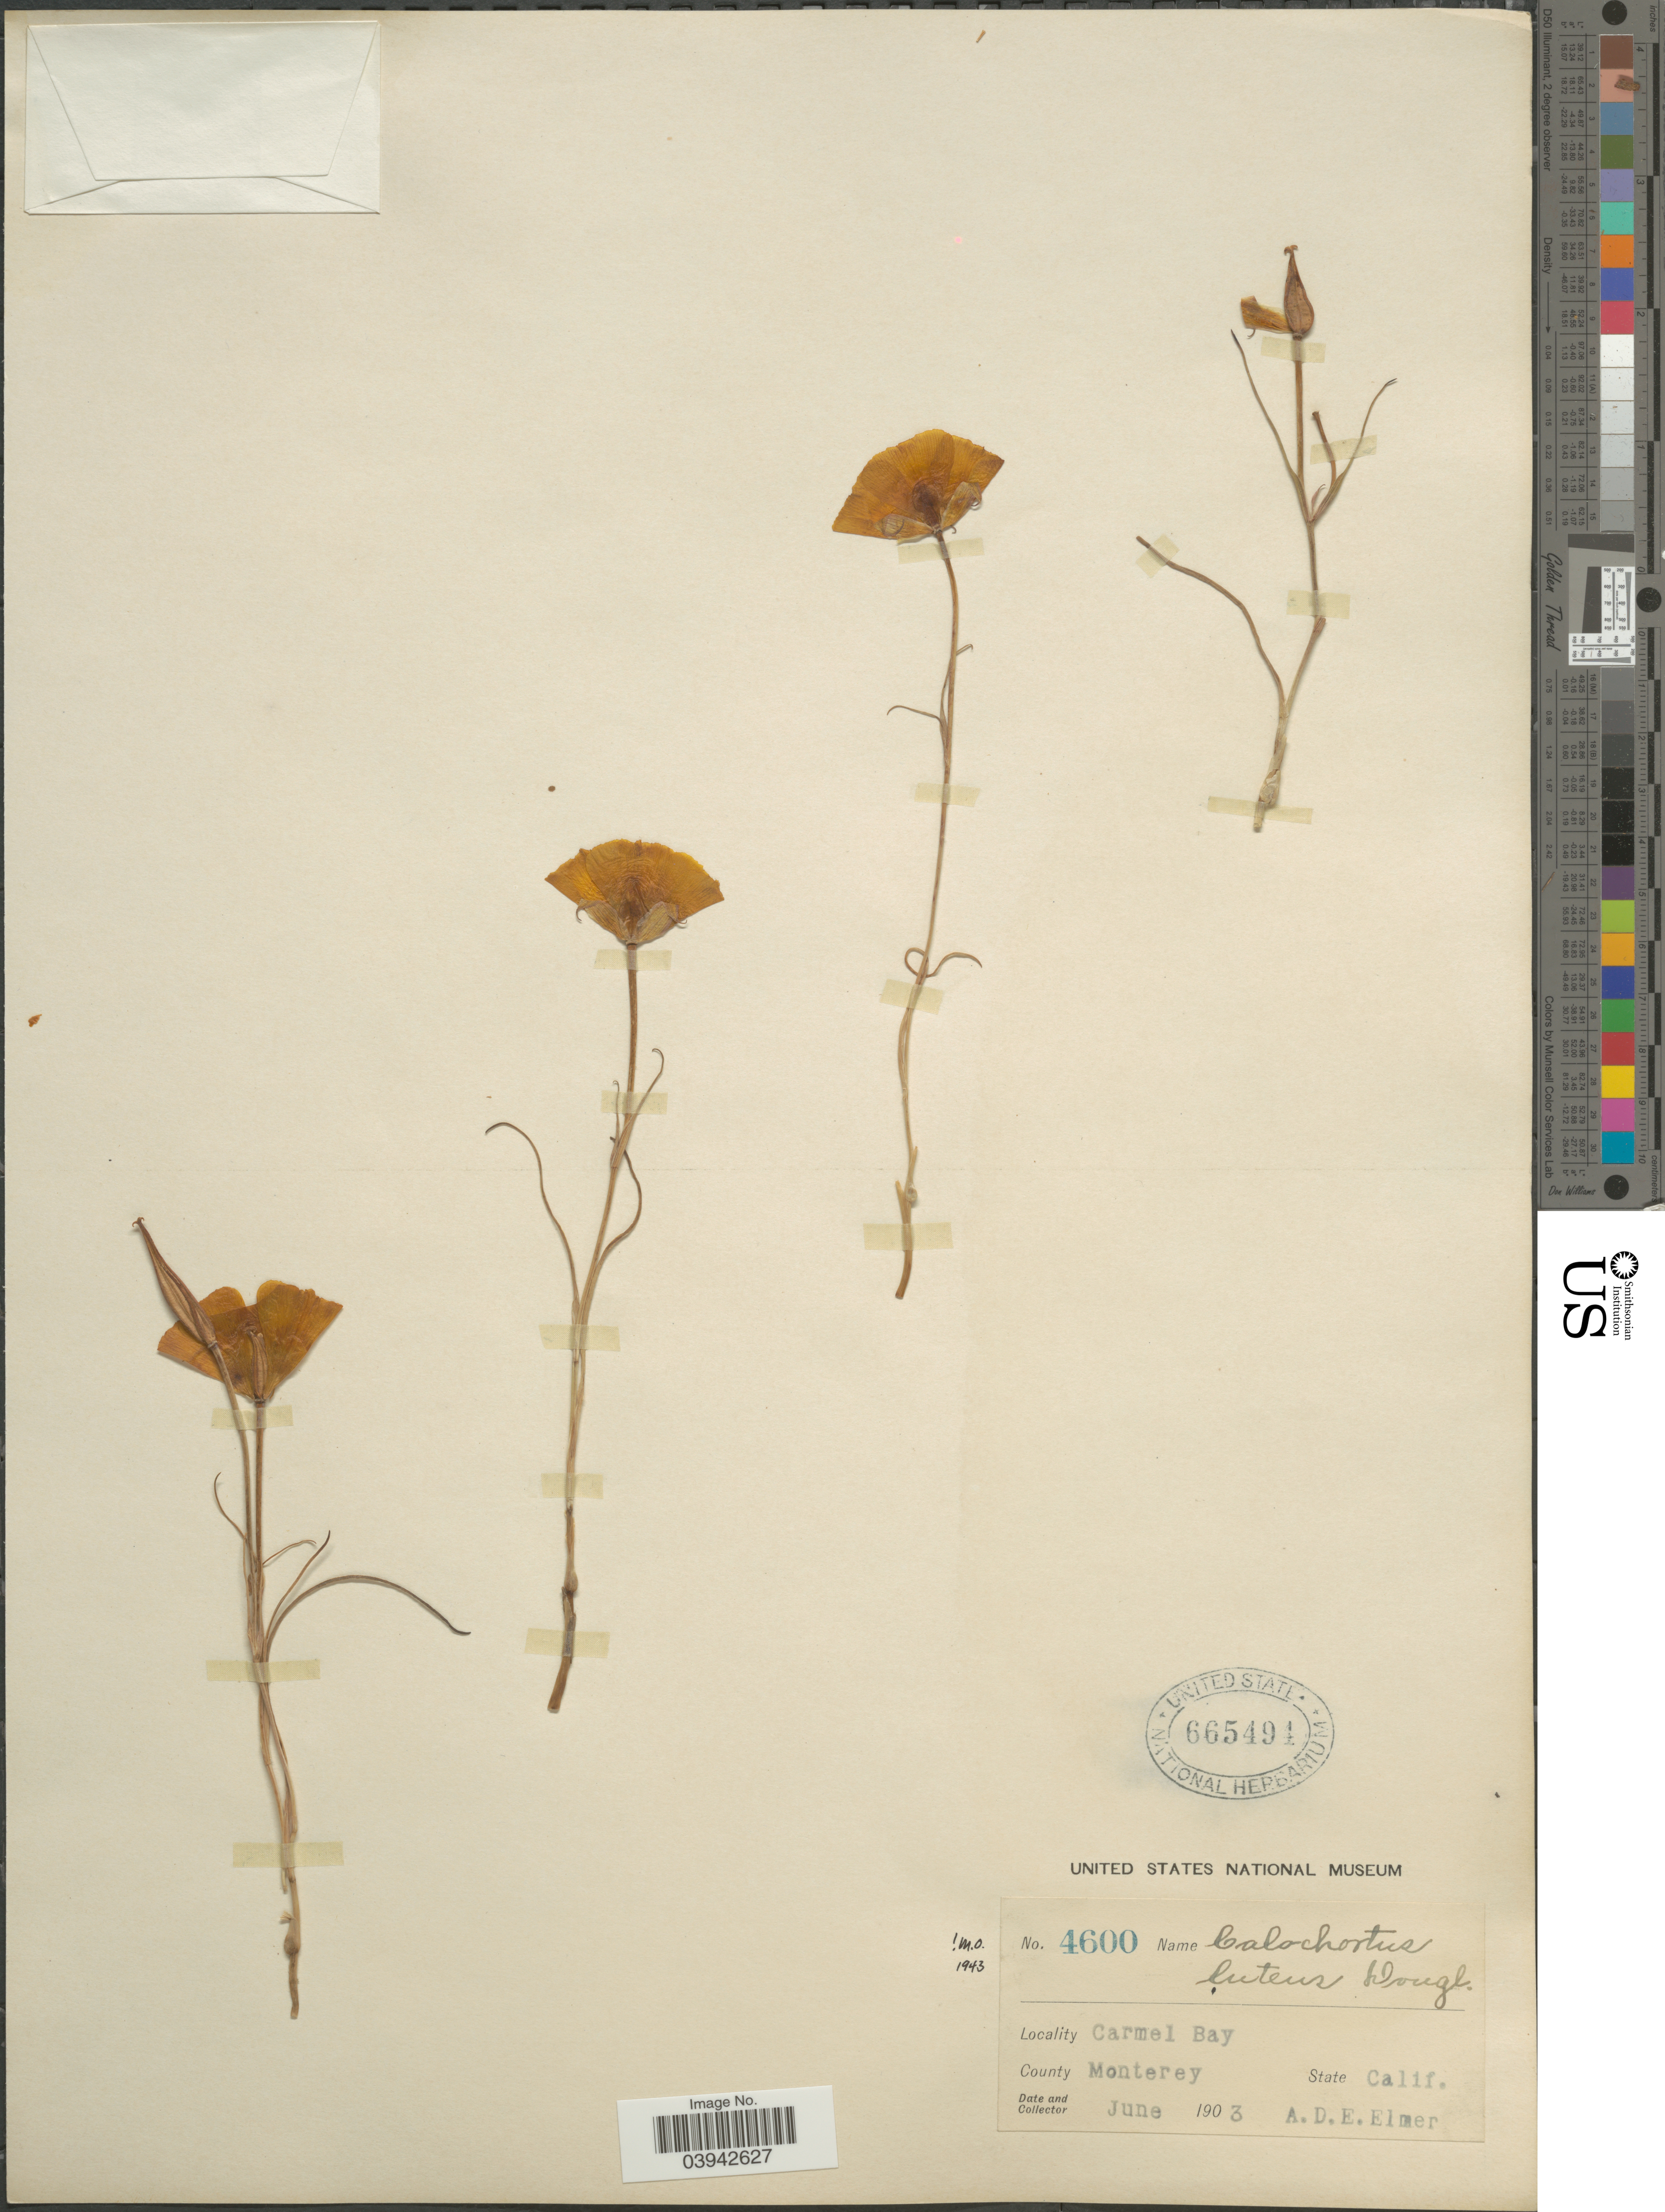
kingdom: Plantae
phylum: Tracheophyta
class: Liliopsida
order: Liliales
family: Liliaceae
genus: Calochortus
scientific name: Calochortus luteus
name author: Douglas ex Lindl.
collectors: A. D. E. Elmer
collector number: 4600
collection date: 1903-06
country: United States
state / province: California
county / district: Monterey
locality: Carmel Bay. County Monterey.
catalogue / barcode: US 665494